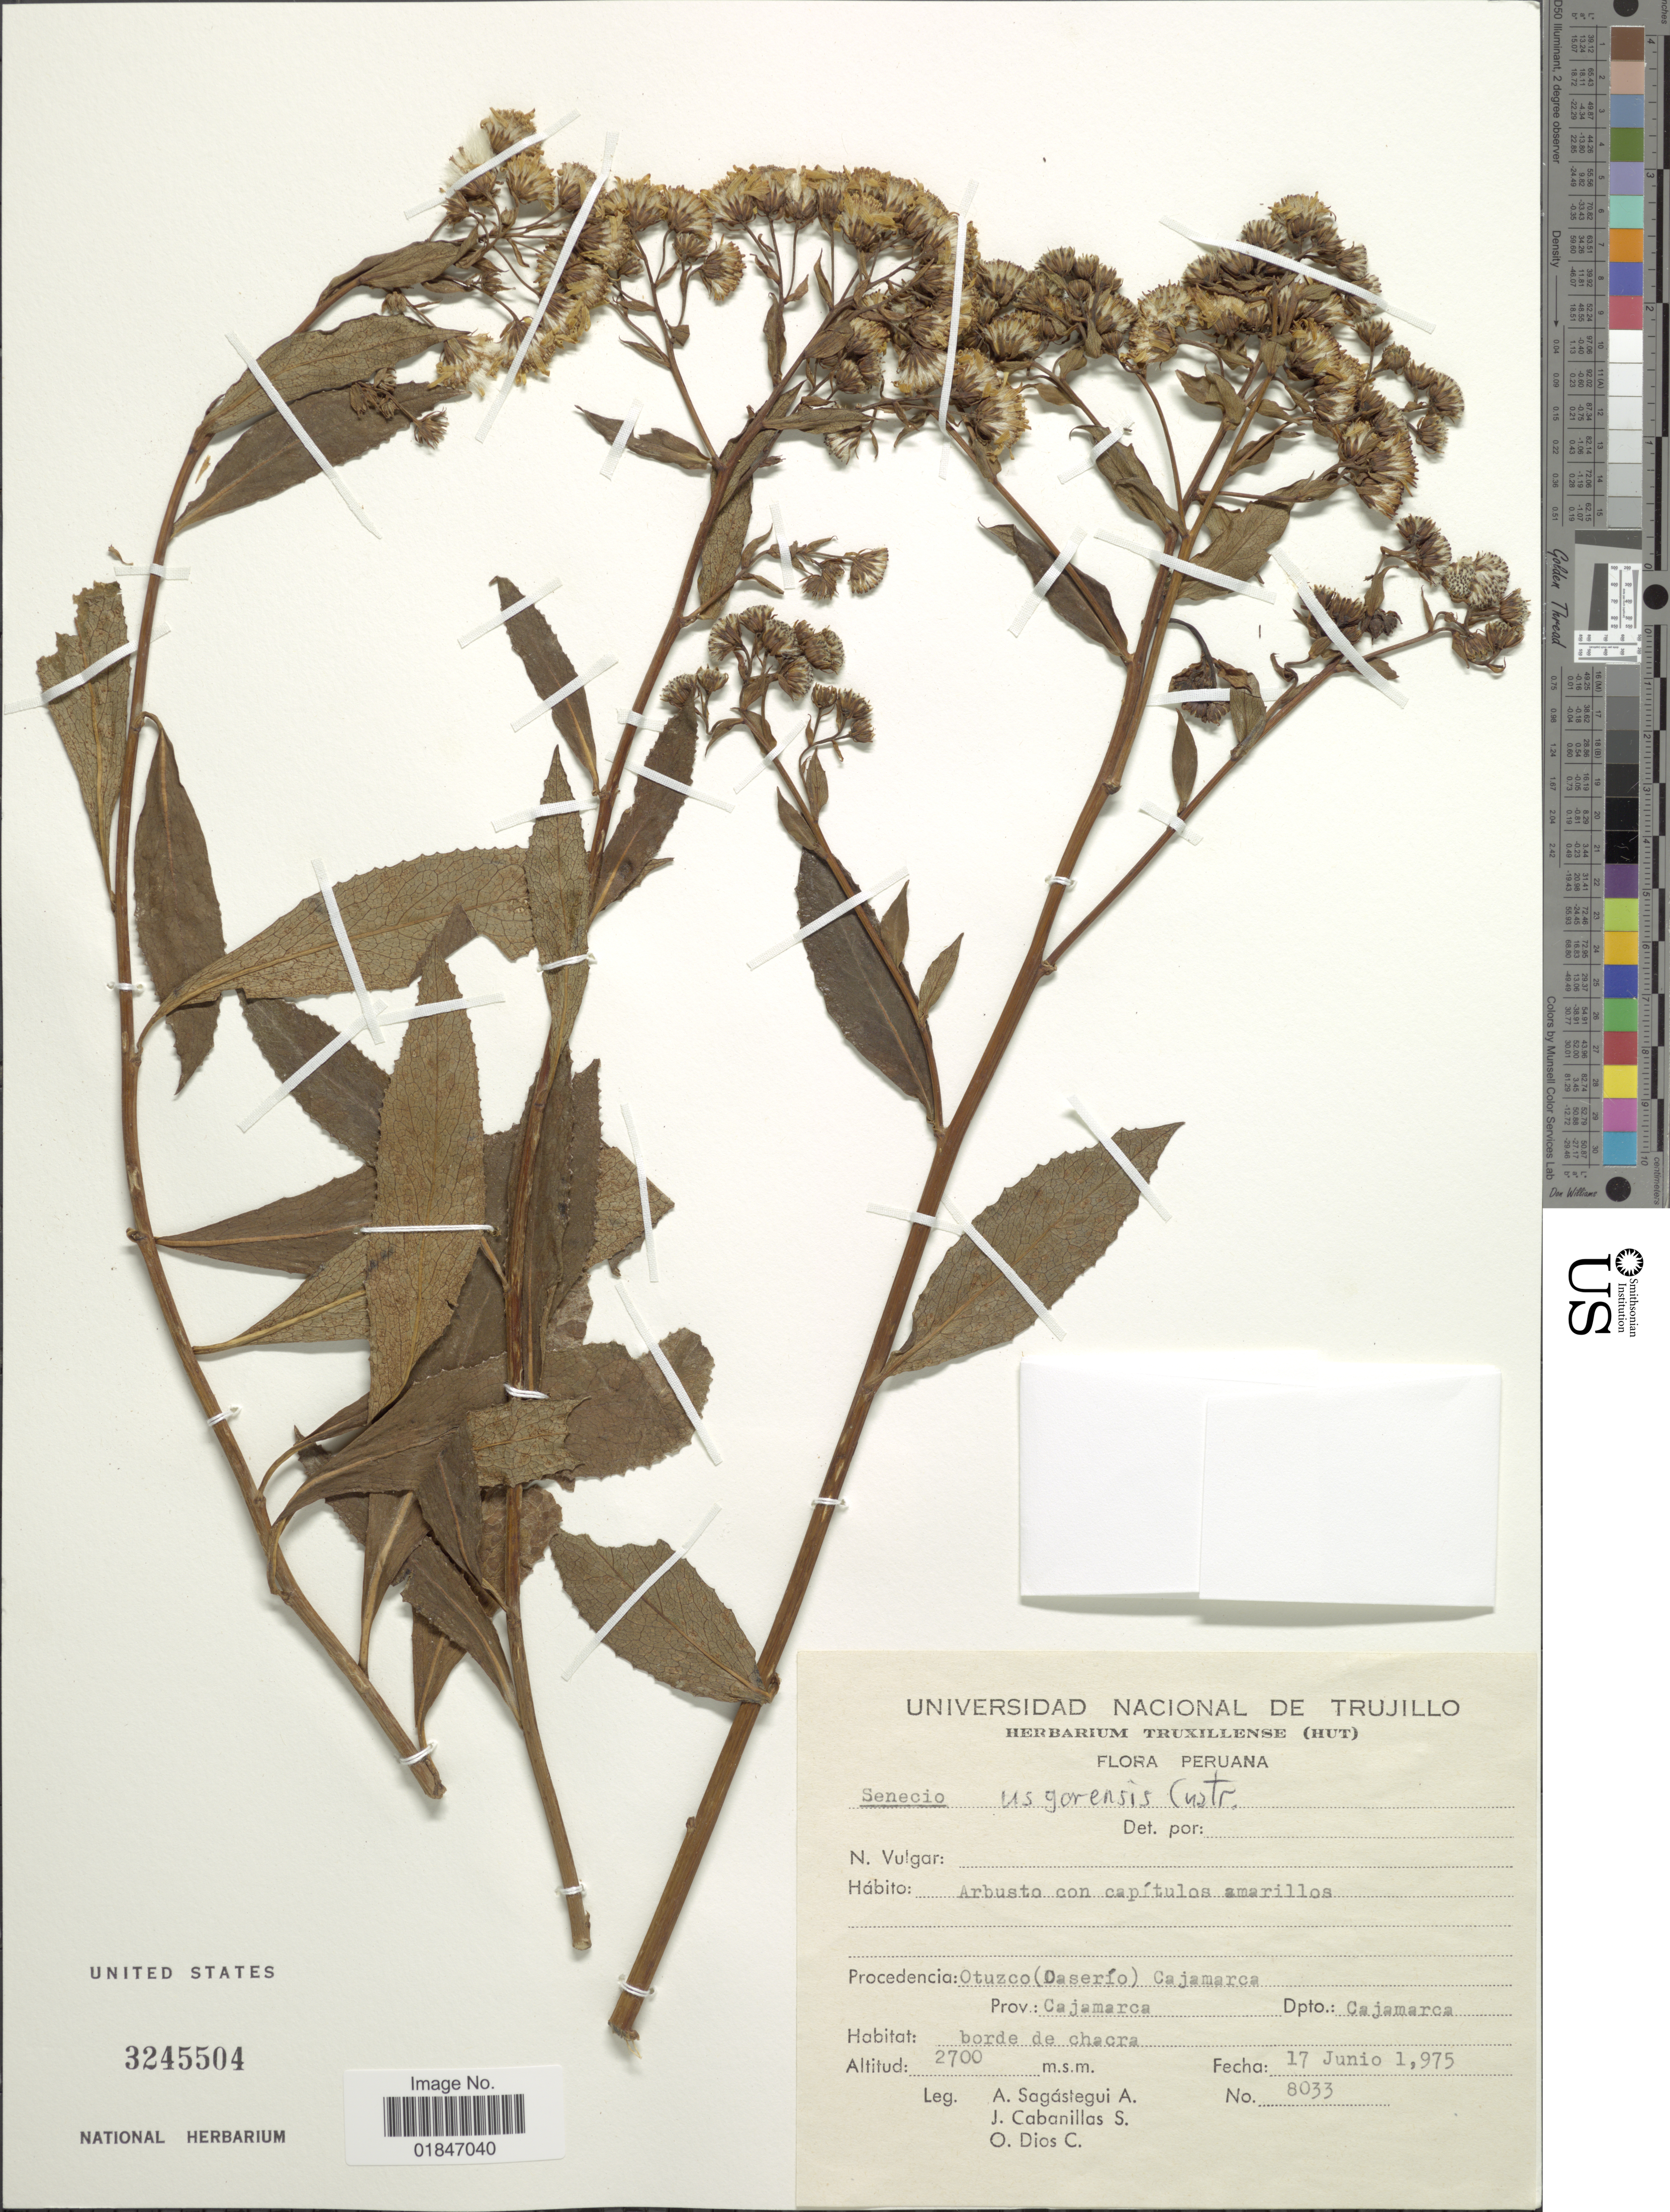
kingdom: Plantae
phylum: Tracheophyta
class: Magnoliopsida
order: Asterales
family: Asteraceae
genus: Dendrophorbium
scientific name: Dendrophorbium usgorense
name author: (Cuatrec.) C. Jeffrey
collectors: A. Sagástegui A., J. Cabanillas S. & O. Dios C.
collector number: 8033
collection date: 1975-06-17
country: Peru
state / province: Cajamarca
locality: Procedencia: Otuzco (Daserio) Cajamarca, Prov.: Cajamarca.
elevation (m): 2700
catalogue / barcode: US 3245504